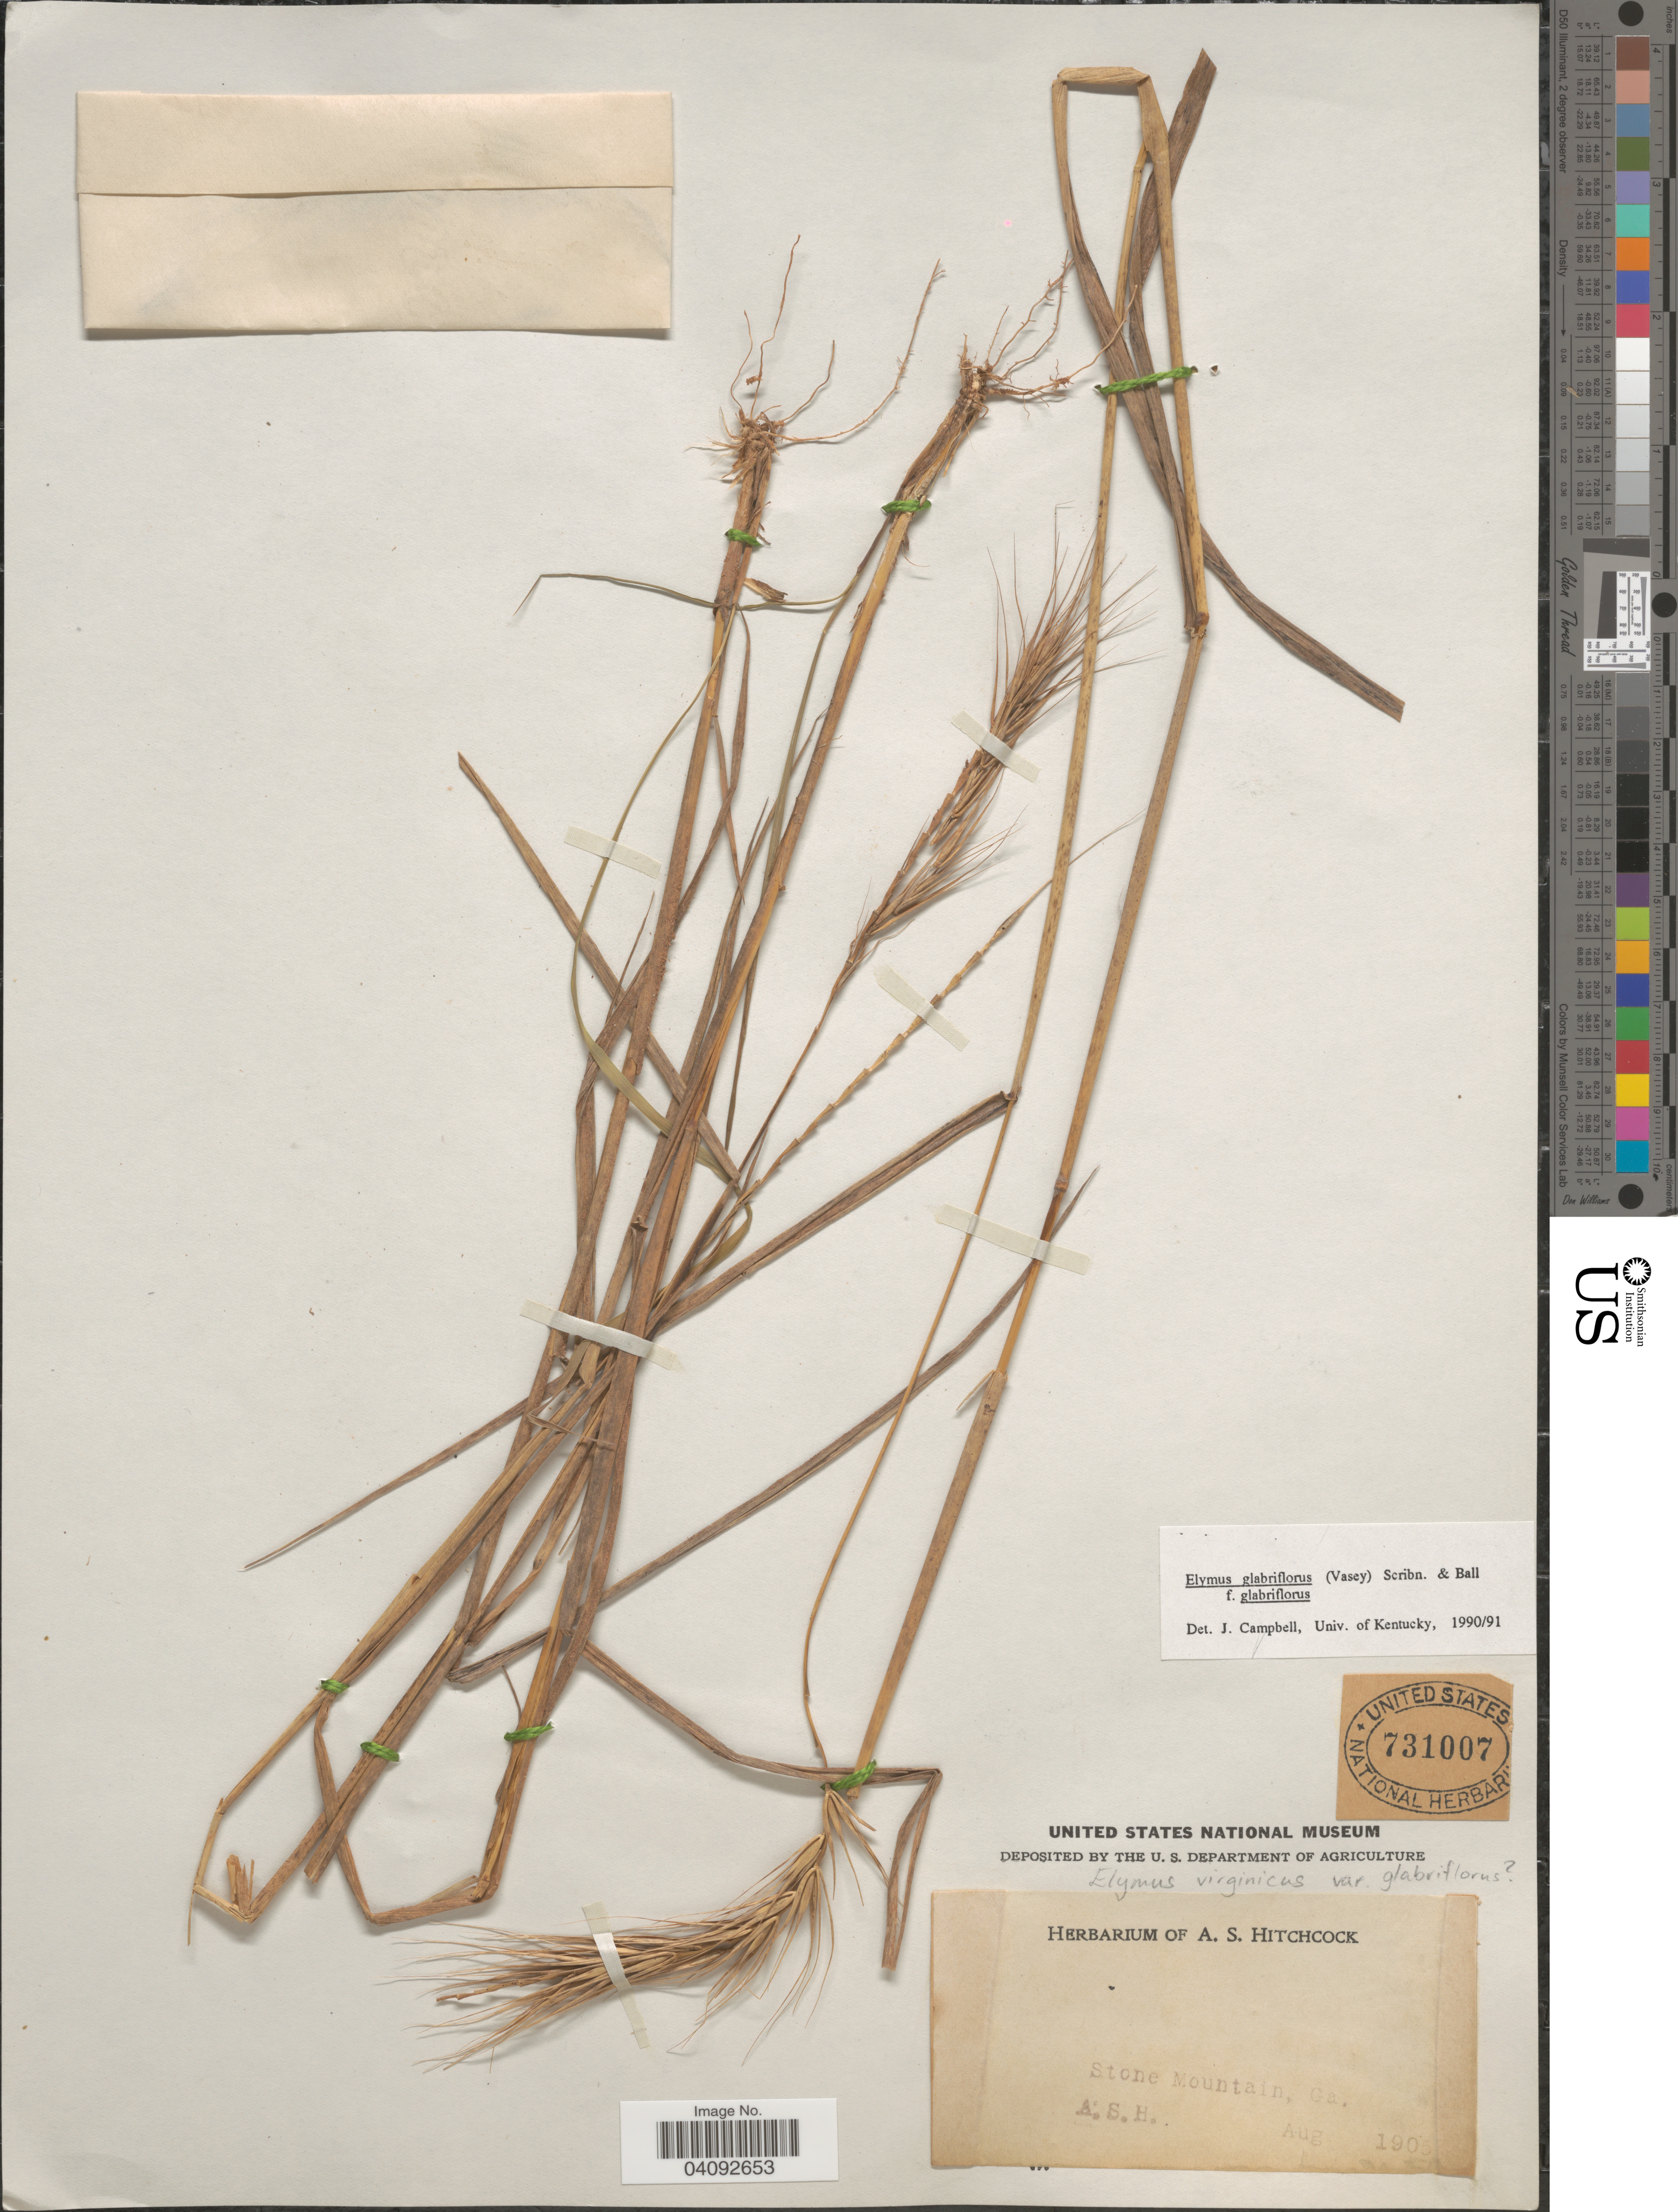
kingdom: Plantae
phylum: Tracheophyta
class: Liliopsida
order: Poales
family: Poaceae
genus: Elymus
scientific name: Elymus glabriflorus var. glabriflorus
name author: (Vasey ex L.H. Dewey) Scribn. & C.R. Ball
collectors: A. S. Hitchcock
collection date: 1908-08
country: United States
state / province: Georgia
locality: Stone Mountain.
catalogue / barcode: US 731007